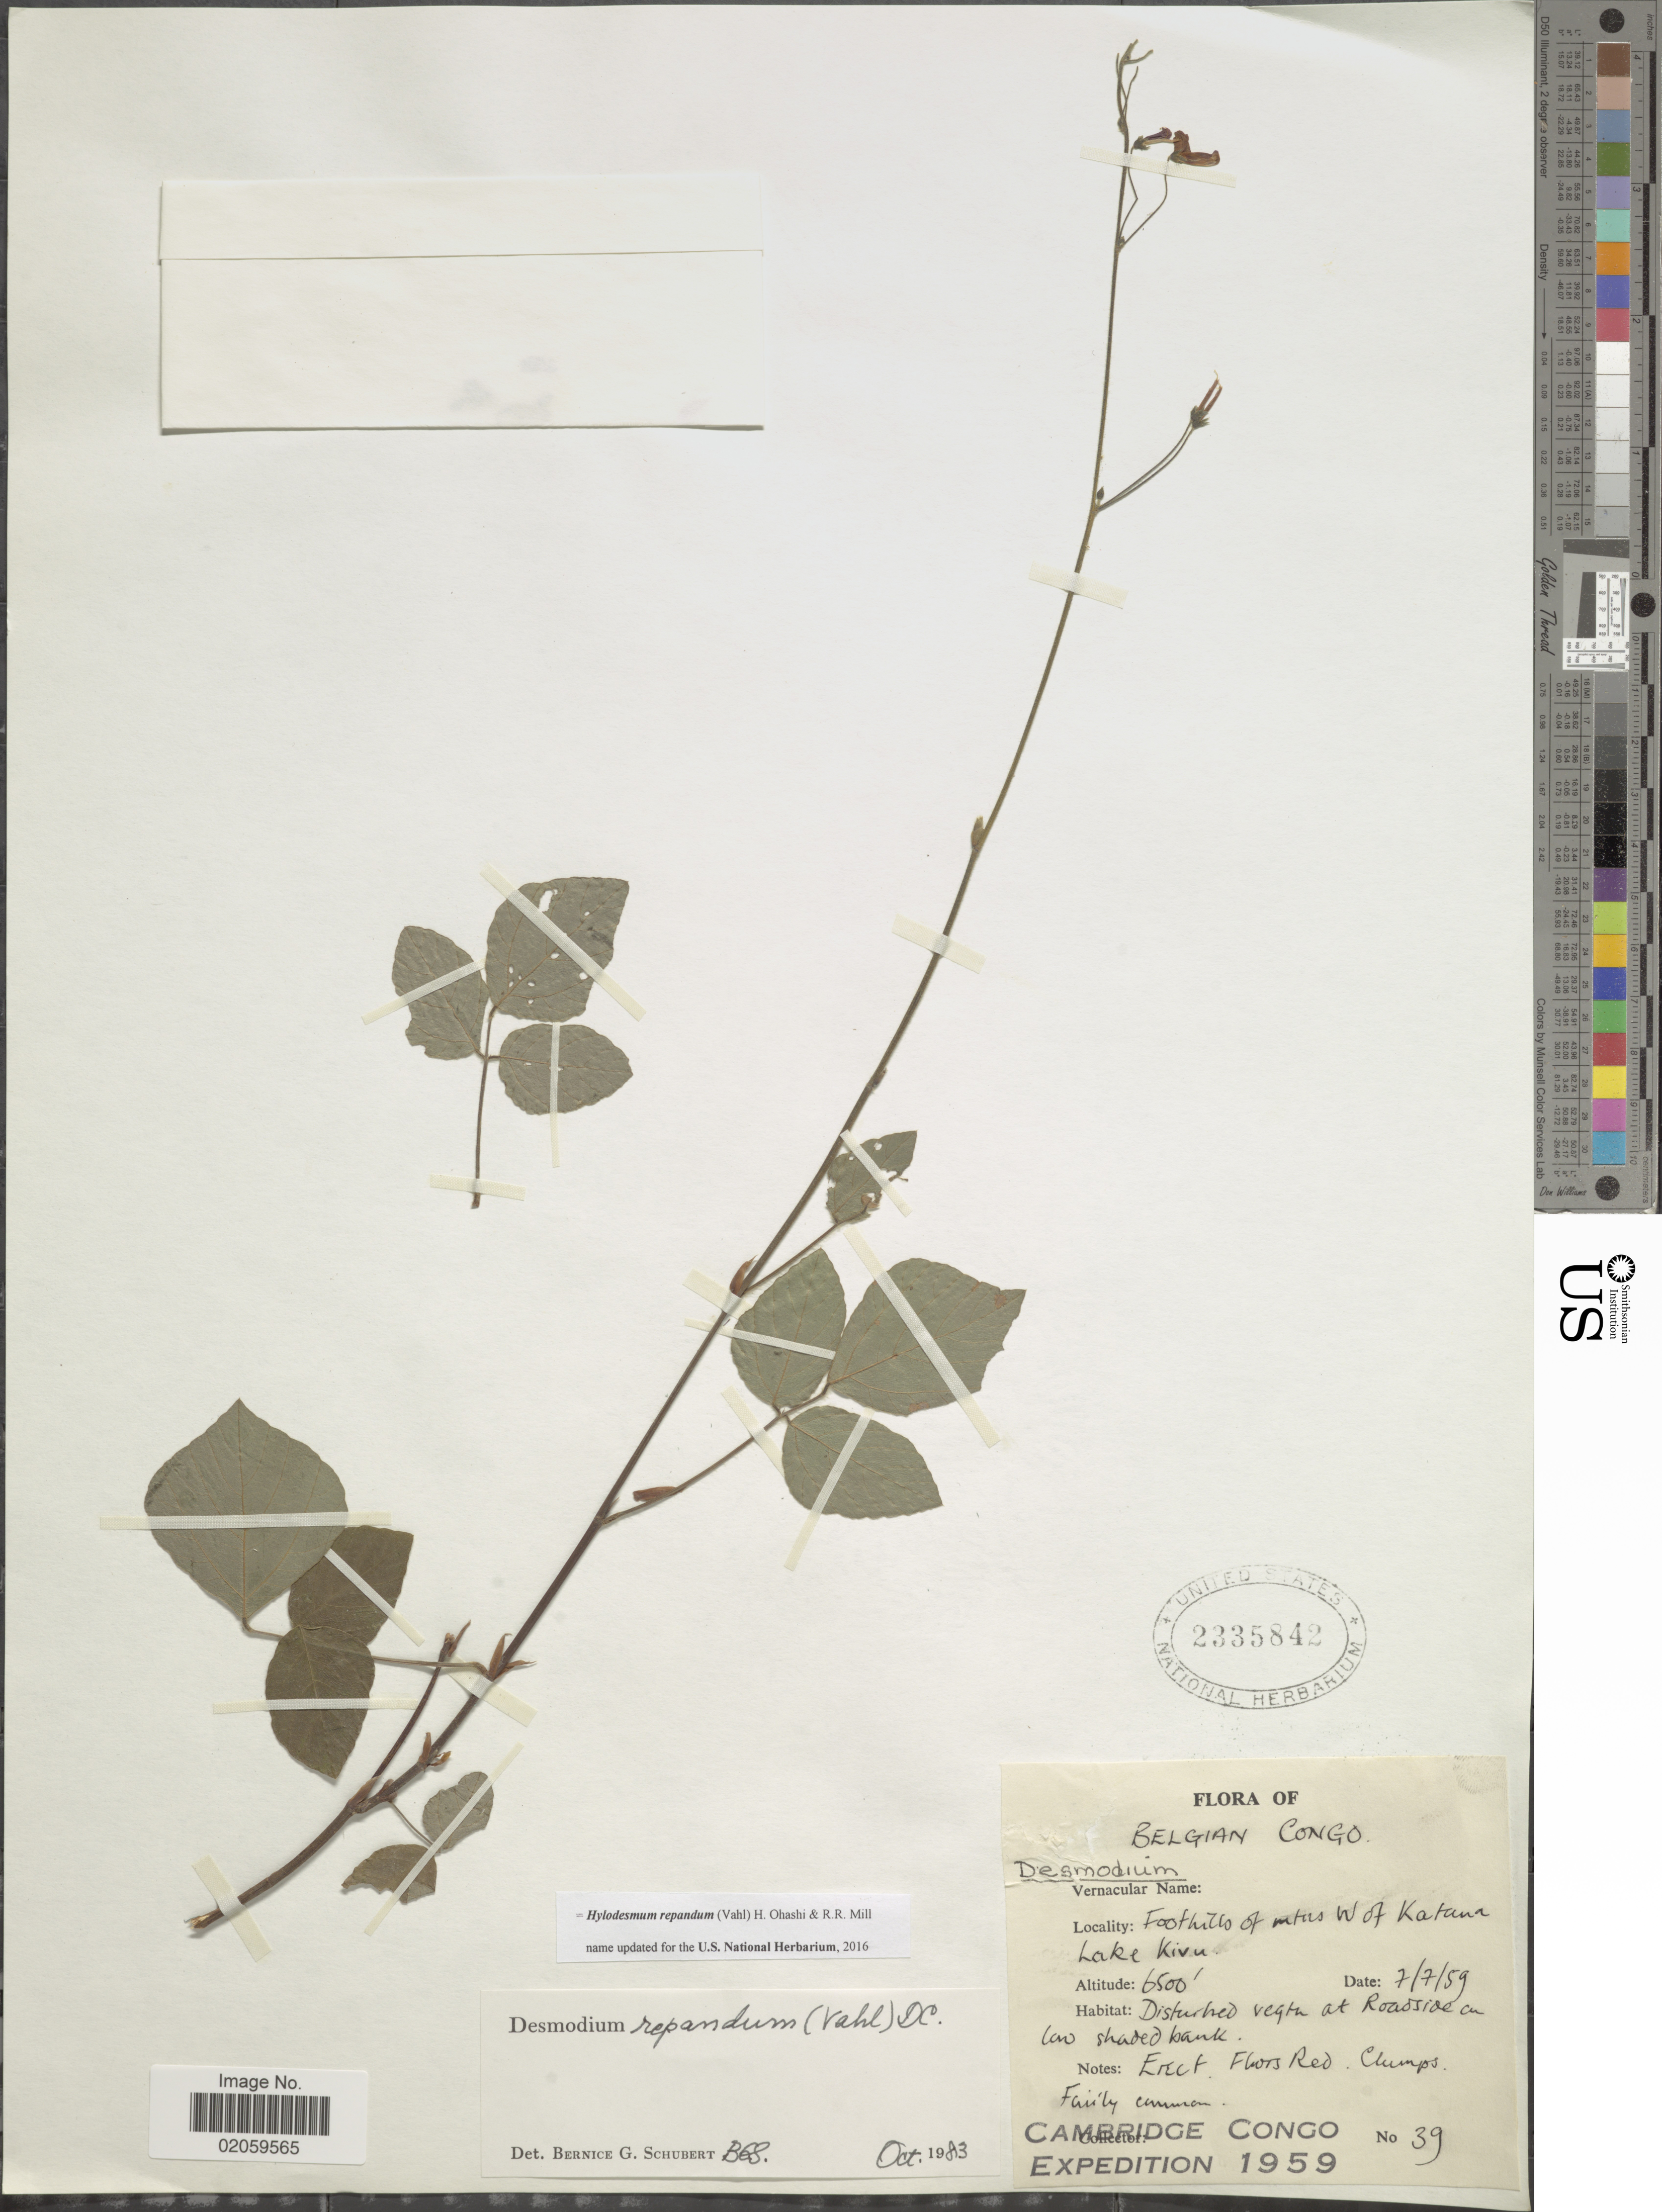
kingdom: Plantae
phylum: Tracheophyta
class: Magnoliopsida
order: Fabales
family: Fabaceae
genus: Hylodesmum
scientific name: Hylodesmum repandum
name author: (Vahl) H. Ohashi & R.R. Mill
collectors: Cambridge Congo Expedition 1959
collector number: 39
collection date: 1959-07-07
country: Congo, Democratic Republic of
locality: Belgian Congo, Foothills of mtns W of Katana Lake Kivu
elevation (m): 1981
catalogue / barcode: US 2335842